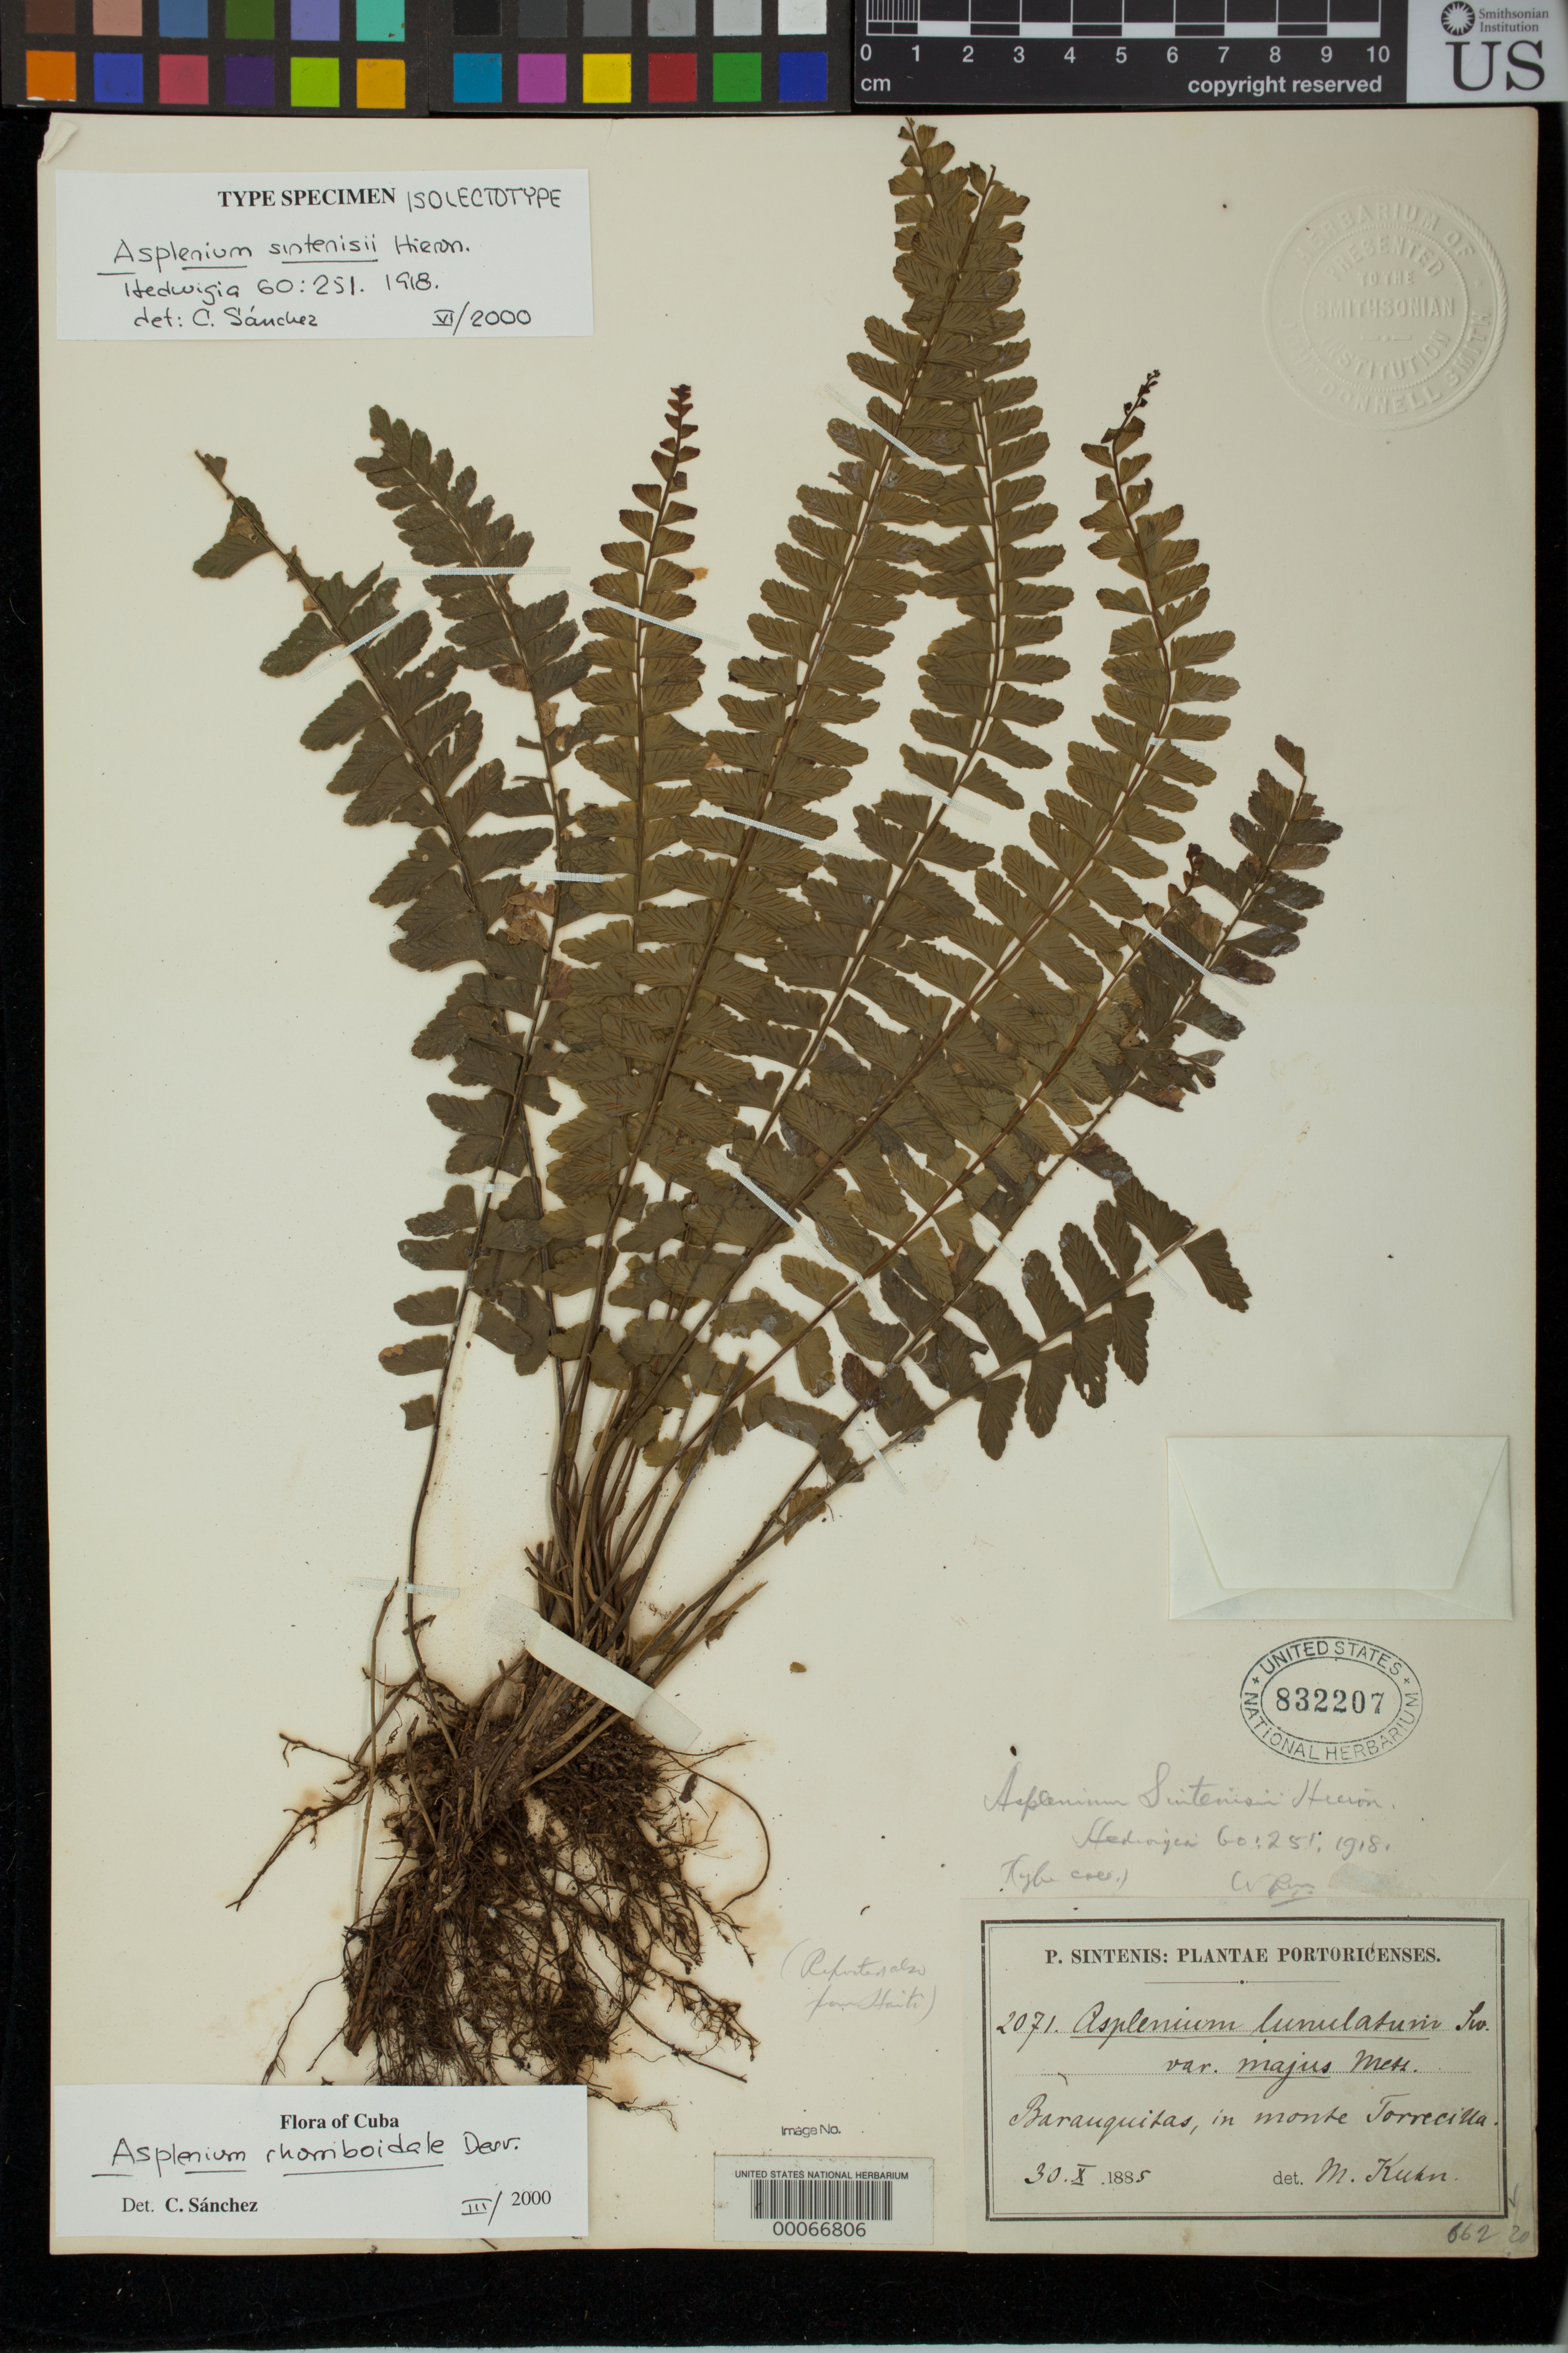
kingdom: Plantae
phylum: Tracheophyta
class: Polypodiopsida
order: Polypodiales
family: Aspleniaceae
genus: Asplenium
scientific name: Asplenium sintenisii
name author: Hieron.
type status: Syntype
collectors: P. Sintenis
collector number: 2071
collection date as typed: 30 Oct 1885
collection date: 1885-10-30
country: Puerto Rico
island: Greater Antilles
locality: Barauquitas, in Monte Torecilla.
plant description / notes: Annotated as "isolectotype" by C. Sanchez (2000).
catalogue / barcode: US 832207